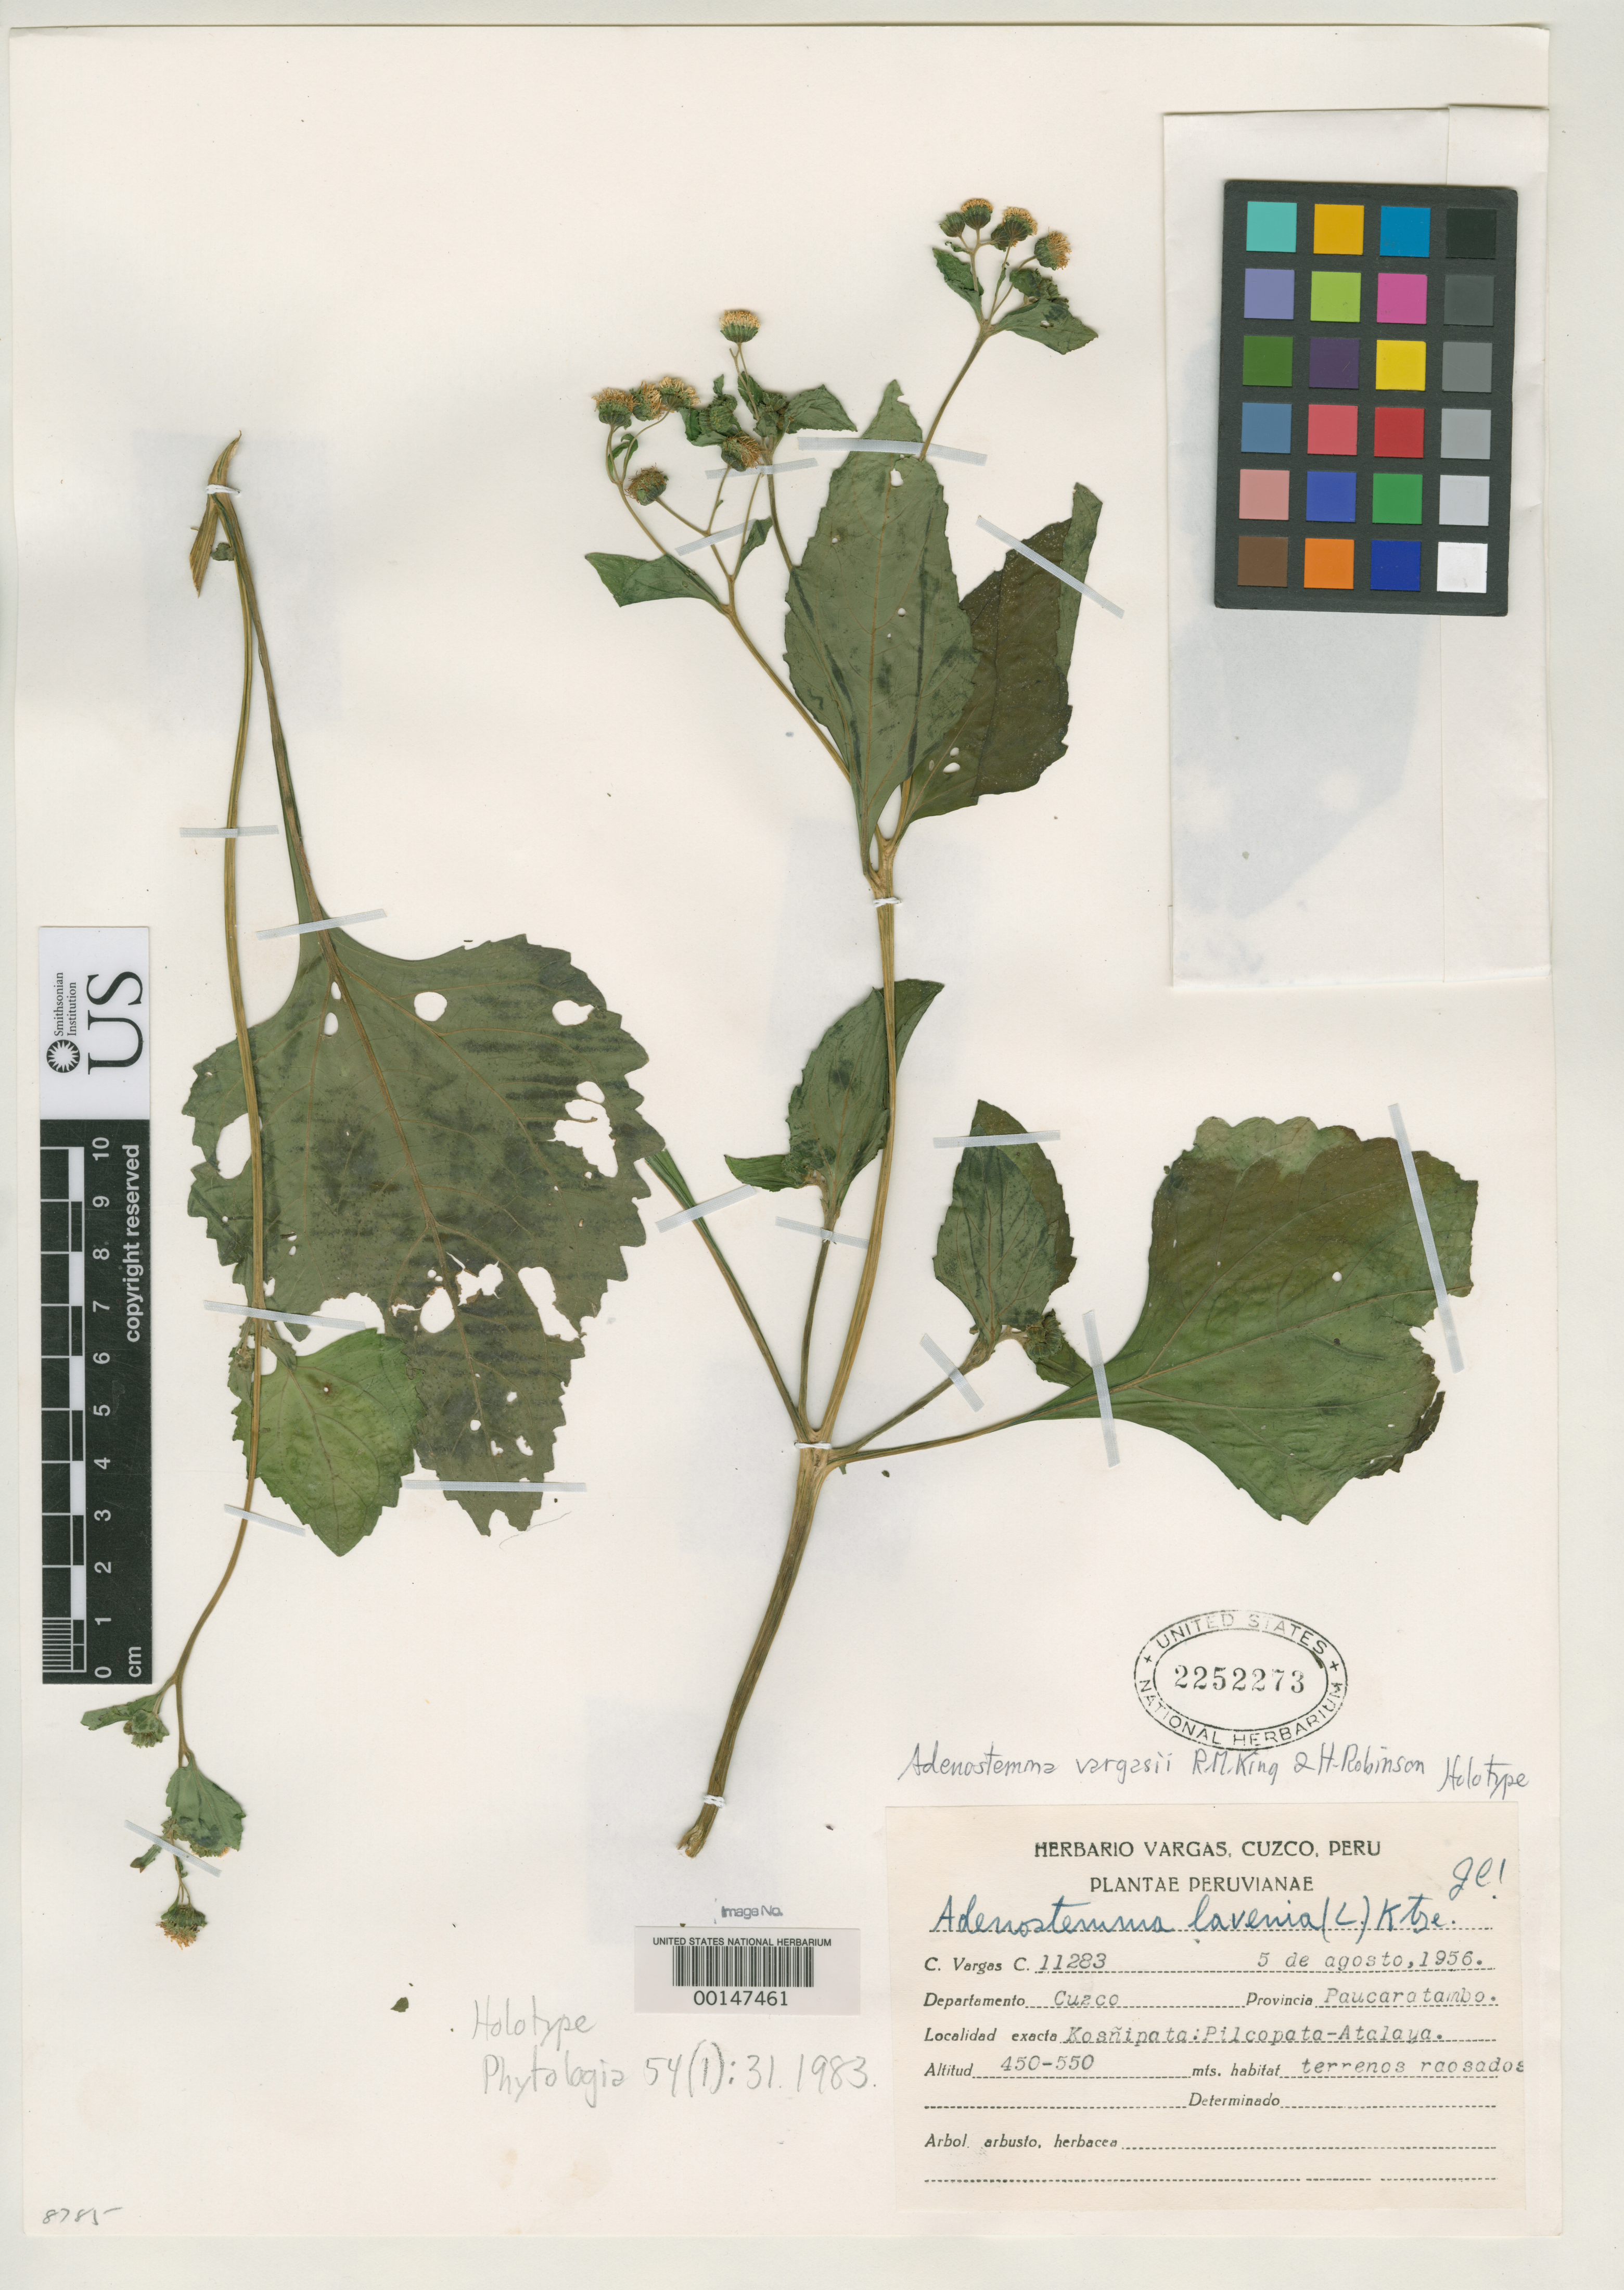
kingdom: Plantae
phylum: Tracheophyta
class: Magnoliopsida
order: Asterales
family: Asteraceae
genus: Adenostemma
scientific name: Adenostemma vargasii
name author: R.M. King & H. Rob.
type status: Holotype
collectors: C. Vargas Calderón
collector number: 11283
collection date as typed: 05 Aug 1956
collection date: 1956-08-05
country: Peru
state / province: Cusco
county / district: Paucartambo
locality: Kosnipata, Pilcopata - Atalaya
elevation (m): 450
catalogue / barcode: US 2252273